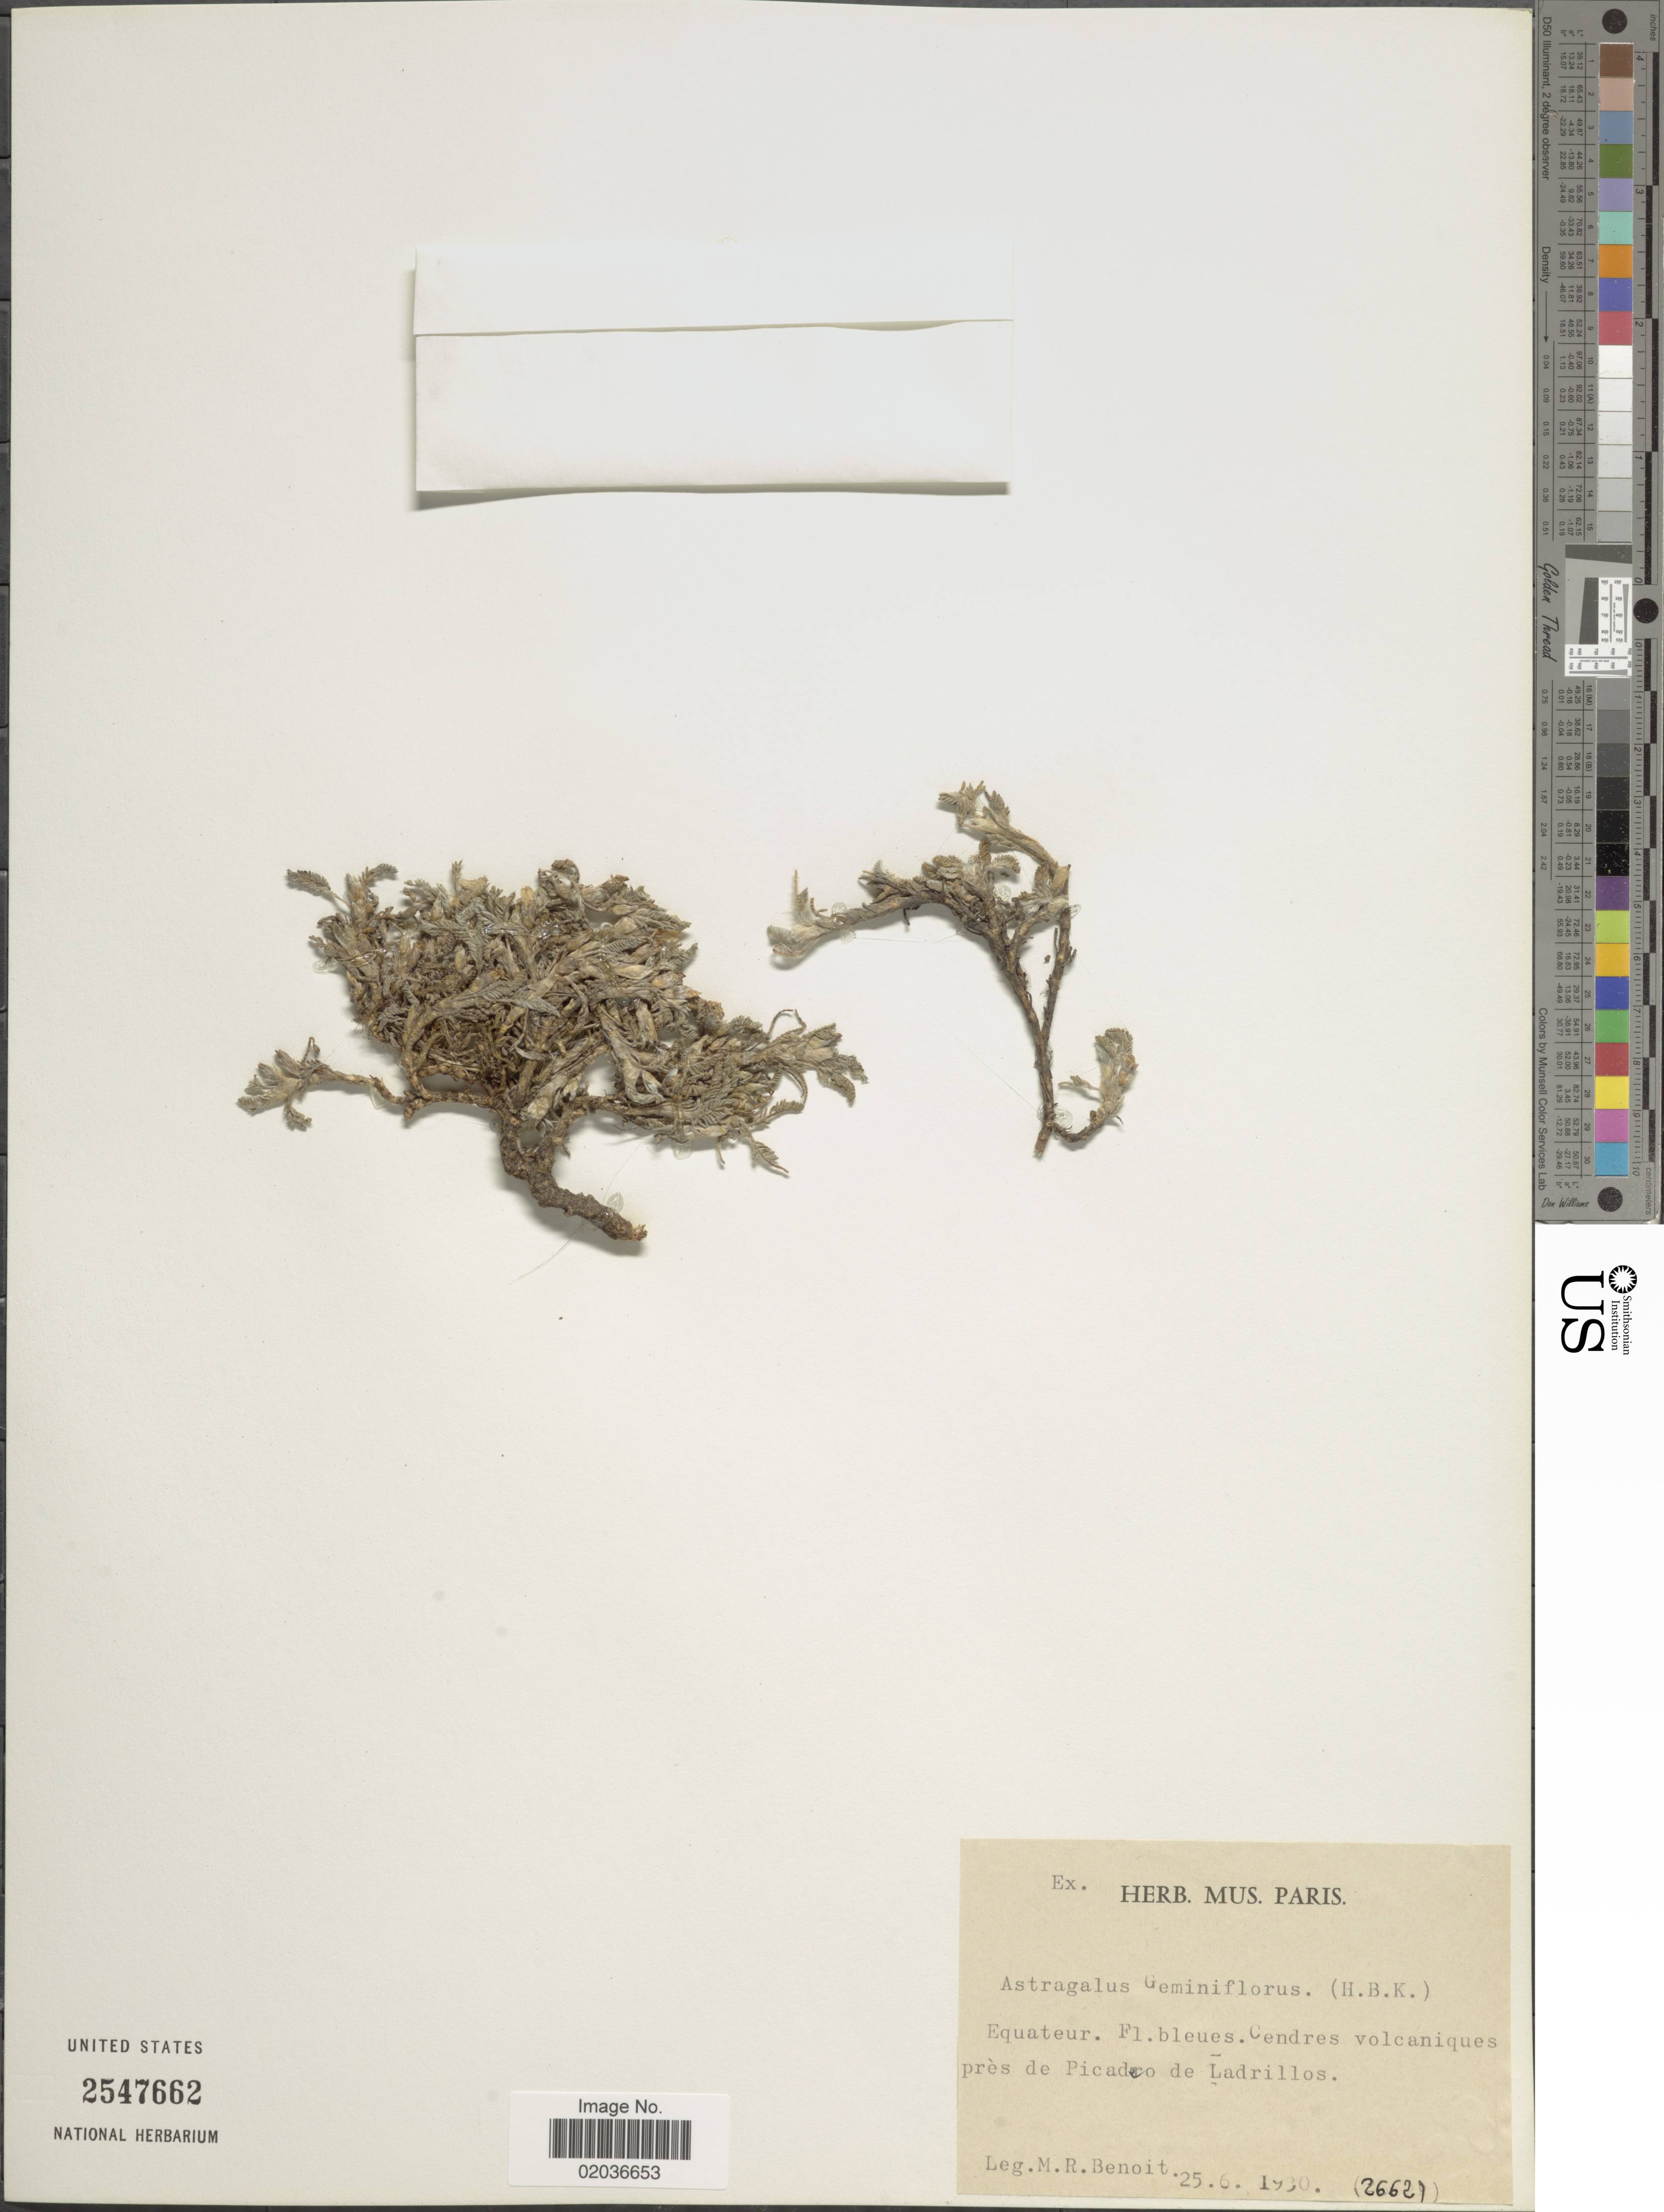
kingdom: Plantae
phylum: Tracheophyta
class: Magnoliopsida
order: Fabales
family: Fabaceae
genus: Astragalus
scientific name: Astragalus geminiflorus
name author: Bonpl.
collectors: R. Benoist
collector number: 26621*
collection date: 1930-06-25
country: Congo, Democratic Republic of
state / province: Equateur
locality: Equateur. Cendres volcaniques près de Picadero de Ladrillos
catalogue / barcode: US 2547662